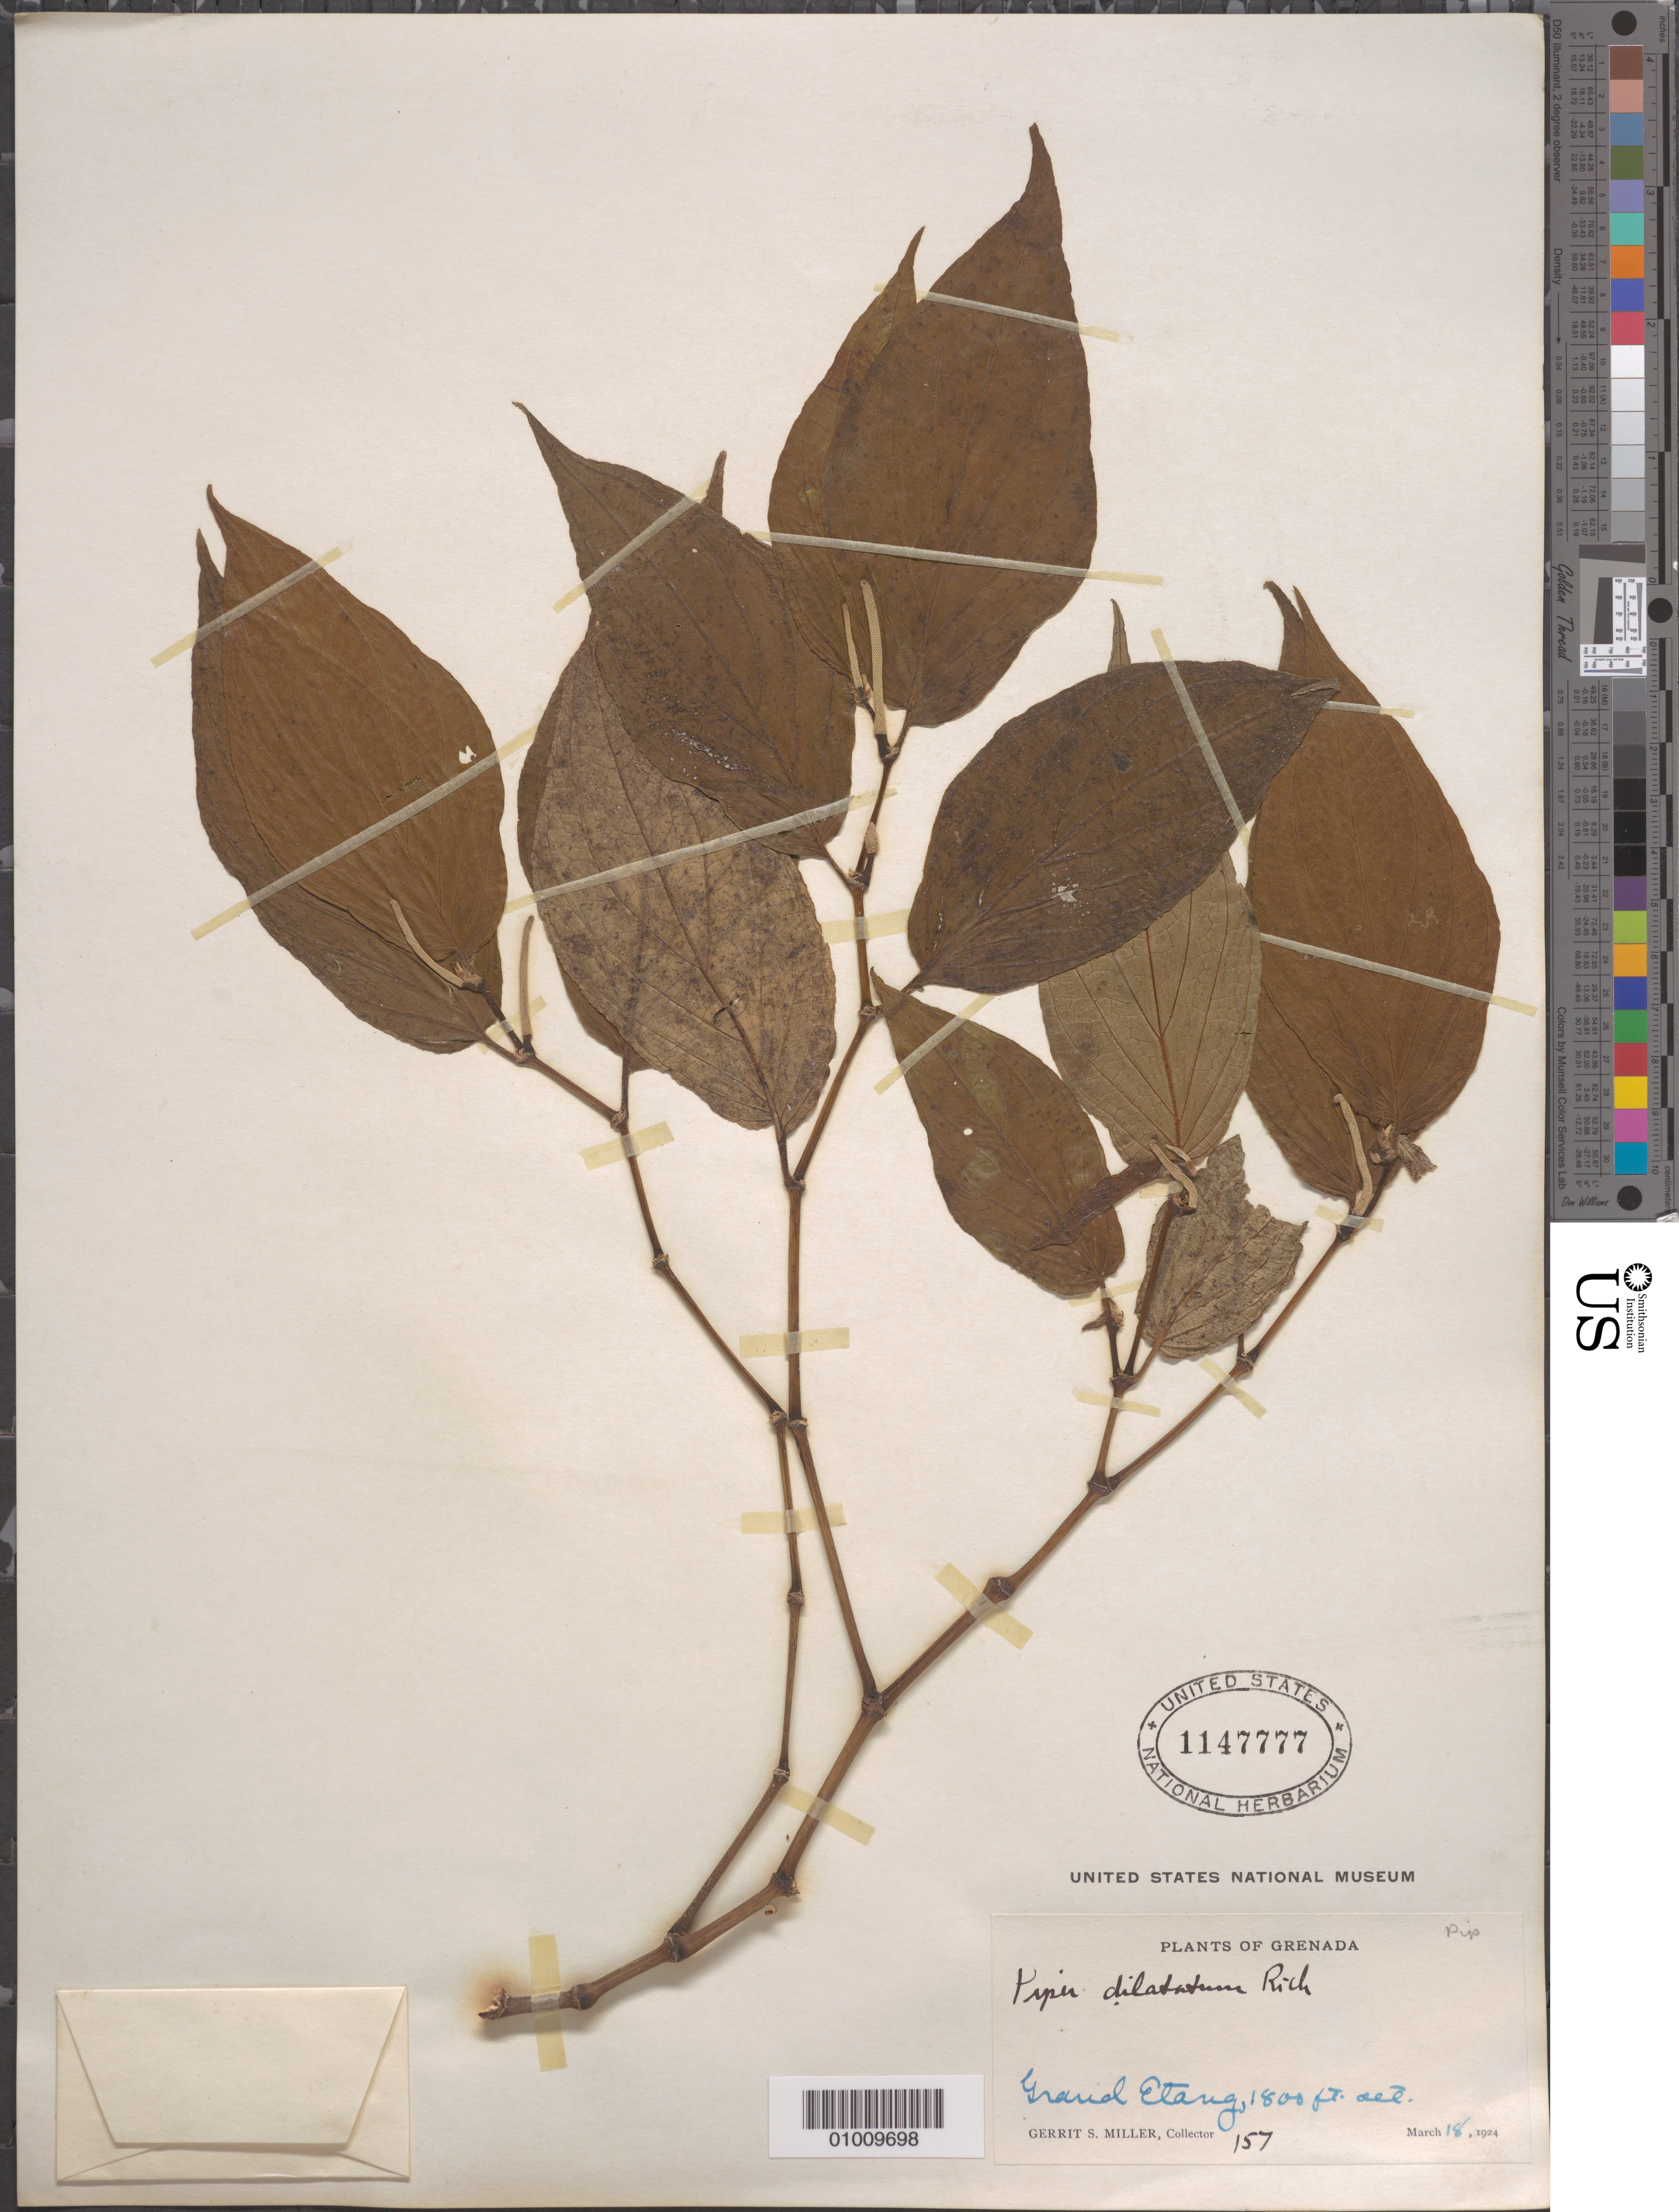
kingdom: Plantae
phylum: Tracheophyta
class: Magnoliopsida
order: Piperales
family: Piperaceae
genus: Piper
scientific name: Piper dilatatum var. dilatatum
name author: Rich.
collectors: G. S. Miller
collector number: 157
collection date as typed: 18 Mar 1924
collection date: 1924-03-18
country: Grenada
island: Grenada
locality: Fraud Etang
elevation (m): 549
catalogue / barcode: US 1147777